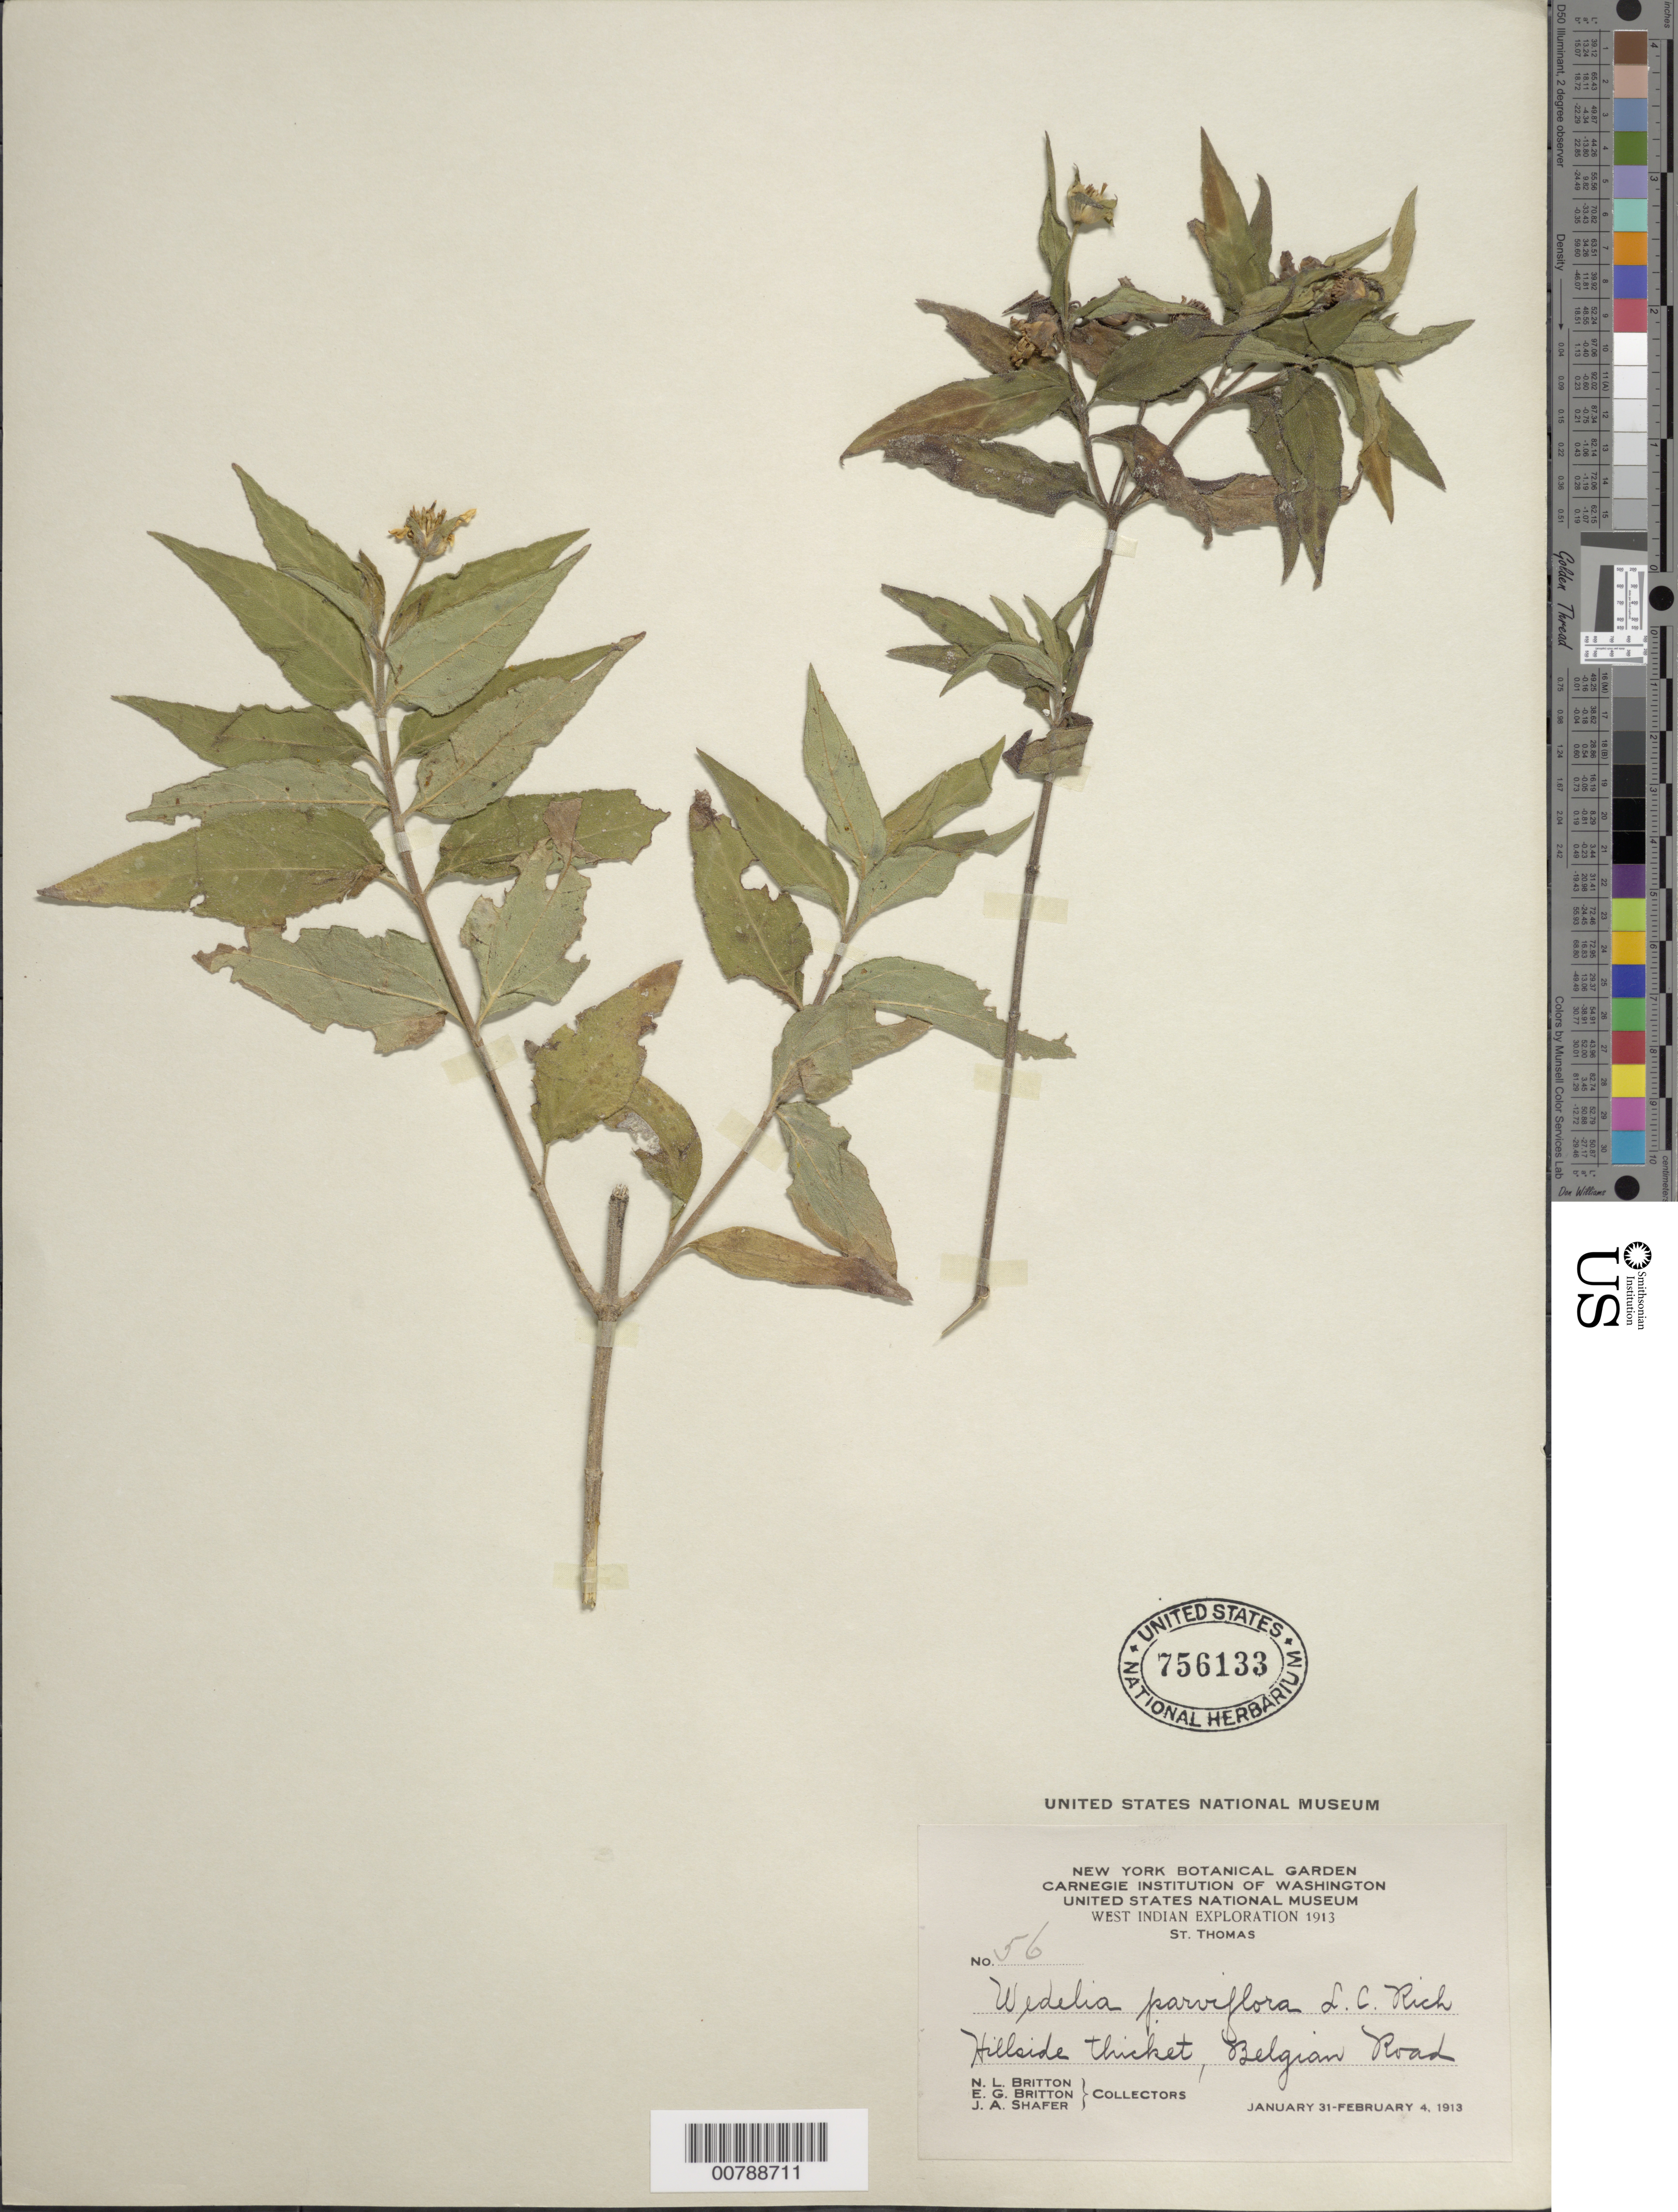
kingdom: Plantae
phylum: Tracheophyta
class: Magnoliopsida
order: Asterales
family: Asteraceae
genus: Wedelia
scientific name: Wedelia calycina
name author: Rich.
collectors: N. Britton, E. G. Britton & J. A. Shafer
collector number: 56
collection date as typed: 31 Jan 1913 to 04 Feb 1913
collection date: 1913-01-31/1913-02-04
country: U.S. Virgin Islands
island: St. Thomas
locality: Hillside thicket, Belgian Road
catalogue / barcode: US 756133